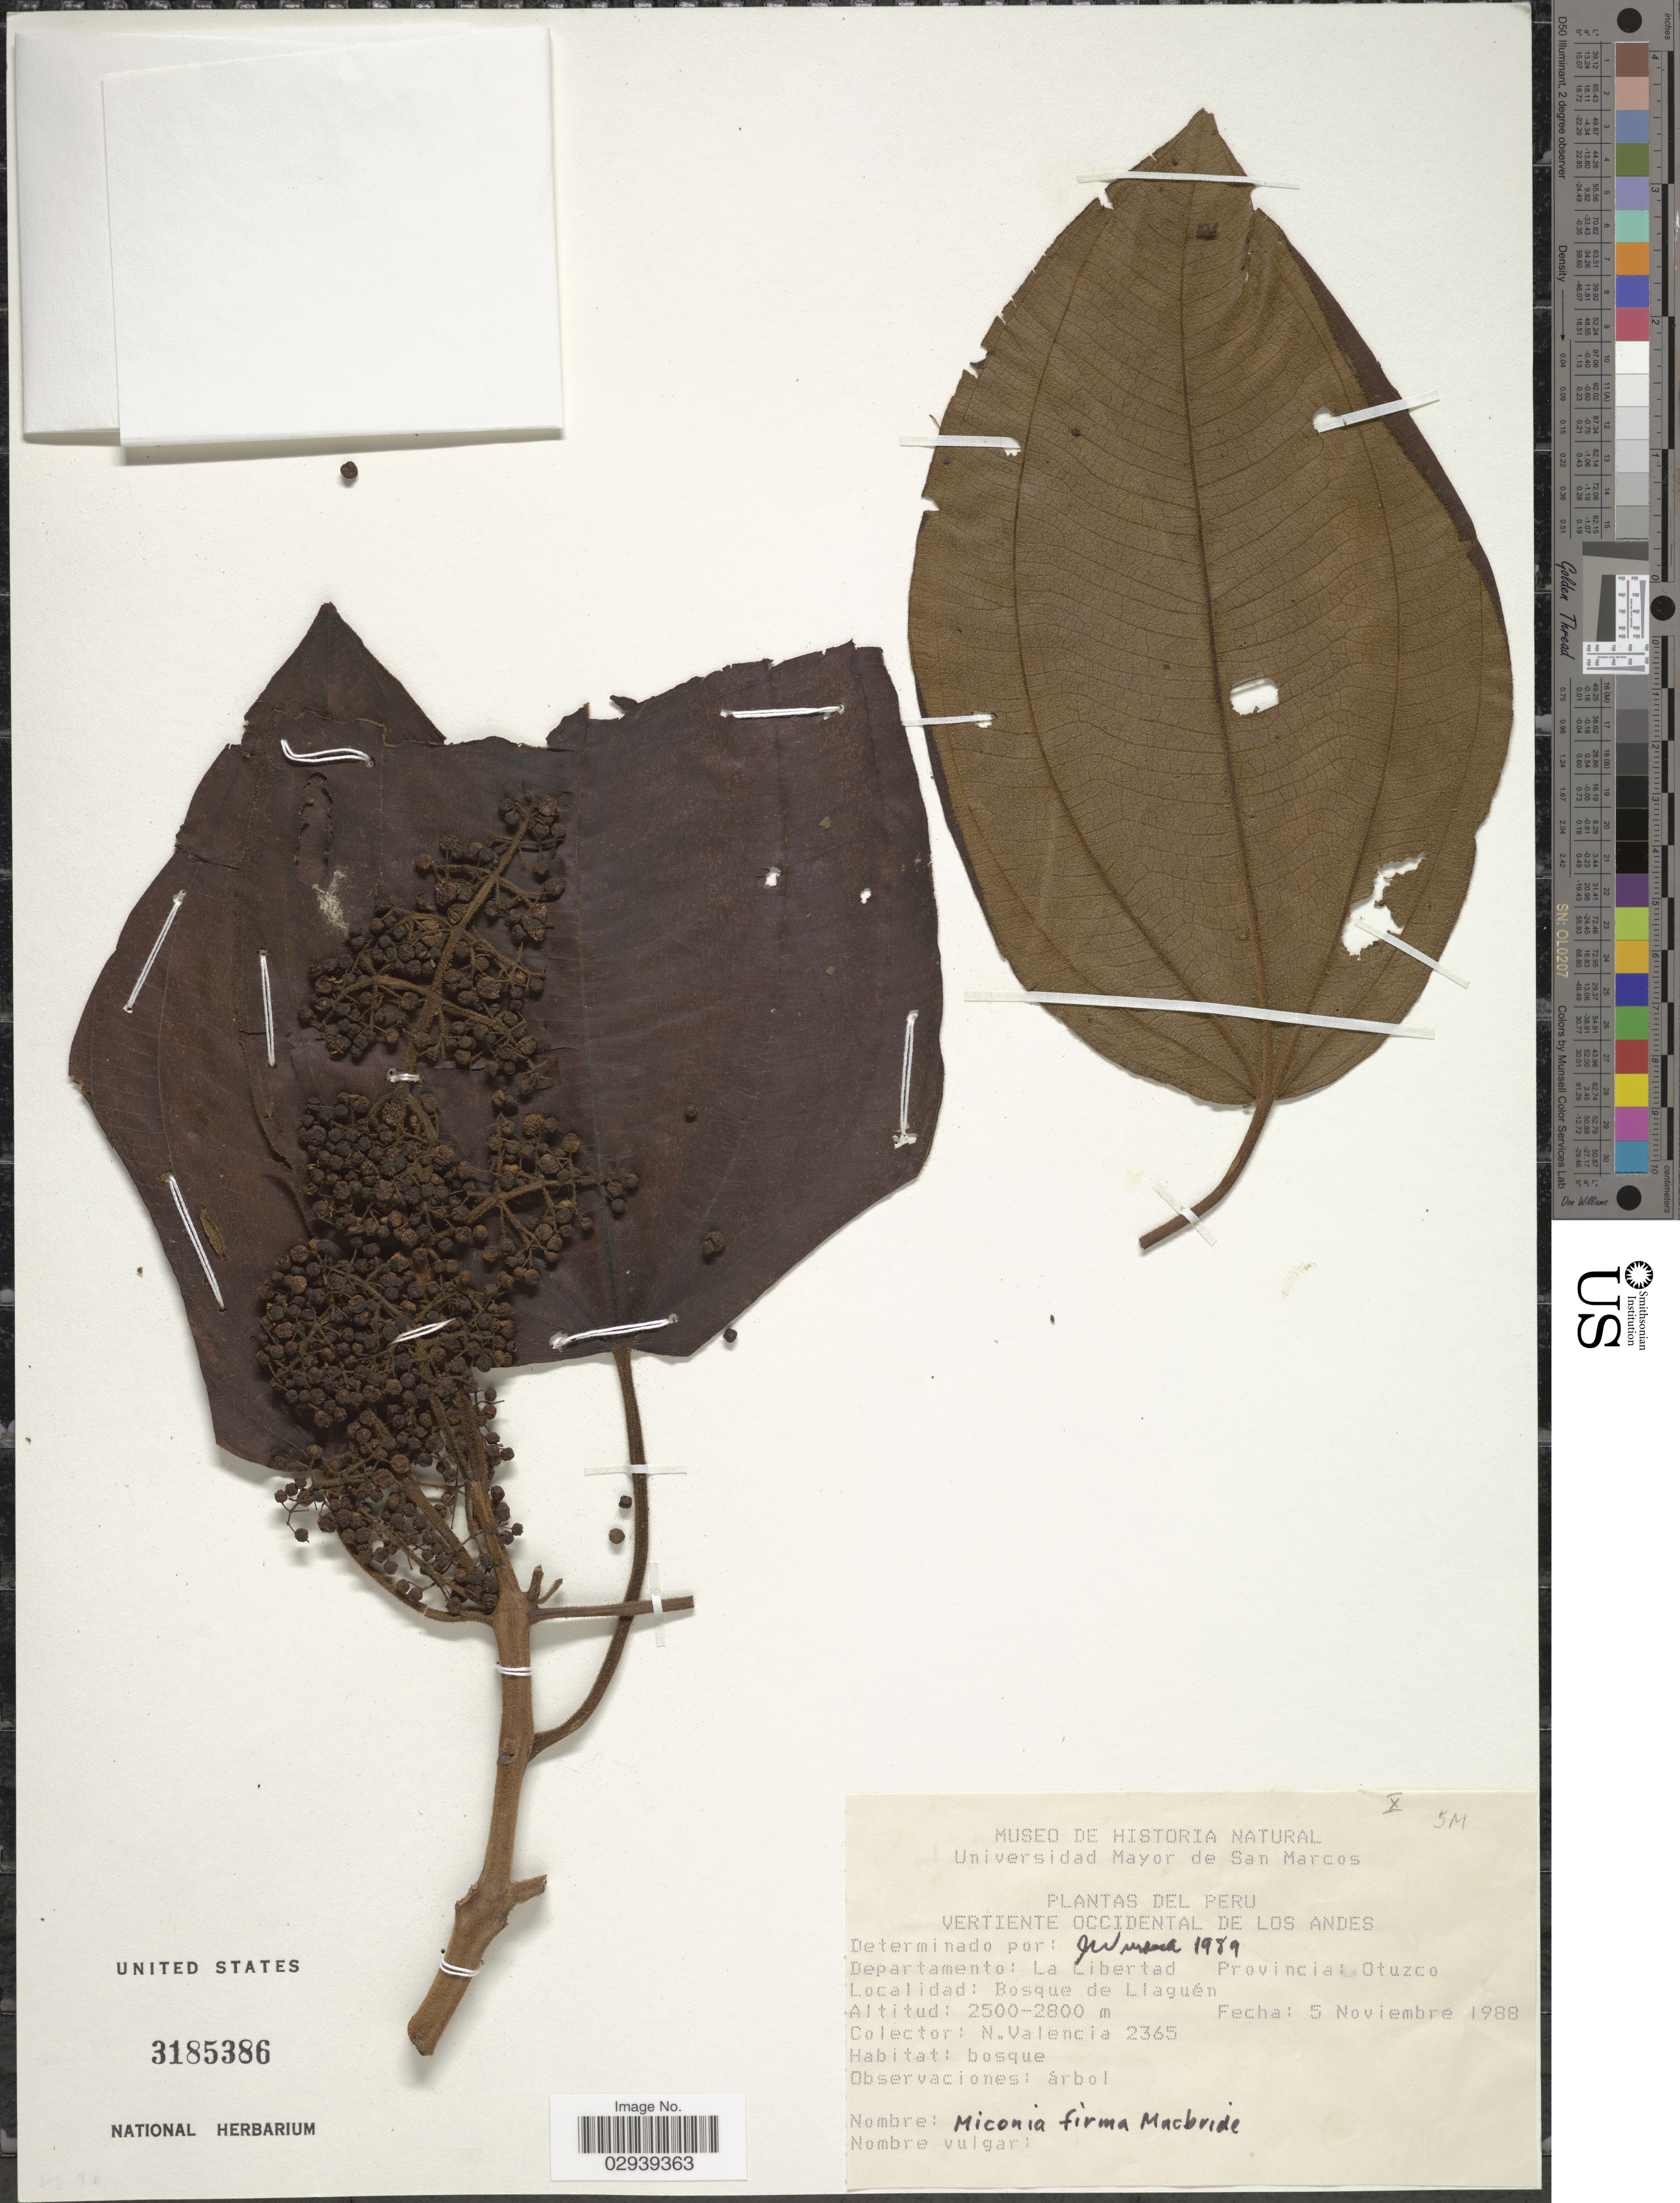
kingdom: Plantae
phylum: Tracheophyta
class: Magnoliopsida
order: Myrtales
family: Melastomataceae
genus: Miconia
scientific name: Miconia firma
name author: J.F. Macbr.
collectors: N. Valencia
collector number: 2365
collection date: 1988-11-05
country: Peru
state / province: La Libertad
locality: Departamento: La Libertad, Provincia: Otuzco, Bosque de Llaguén.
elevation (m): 2500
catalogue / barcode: US 3185386